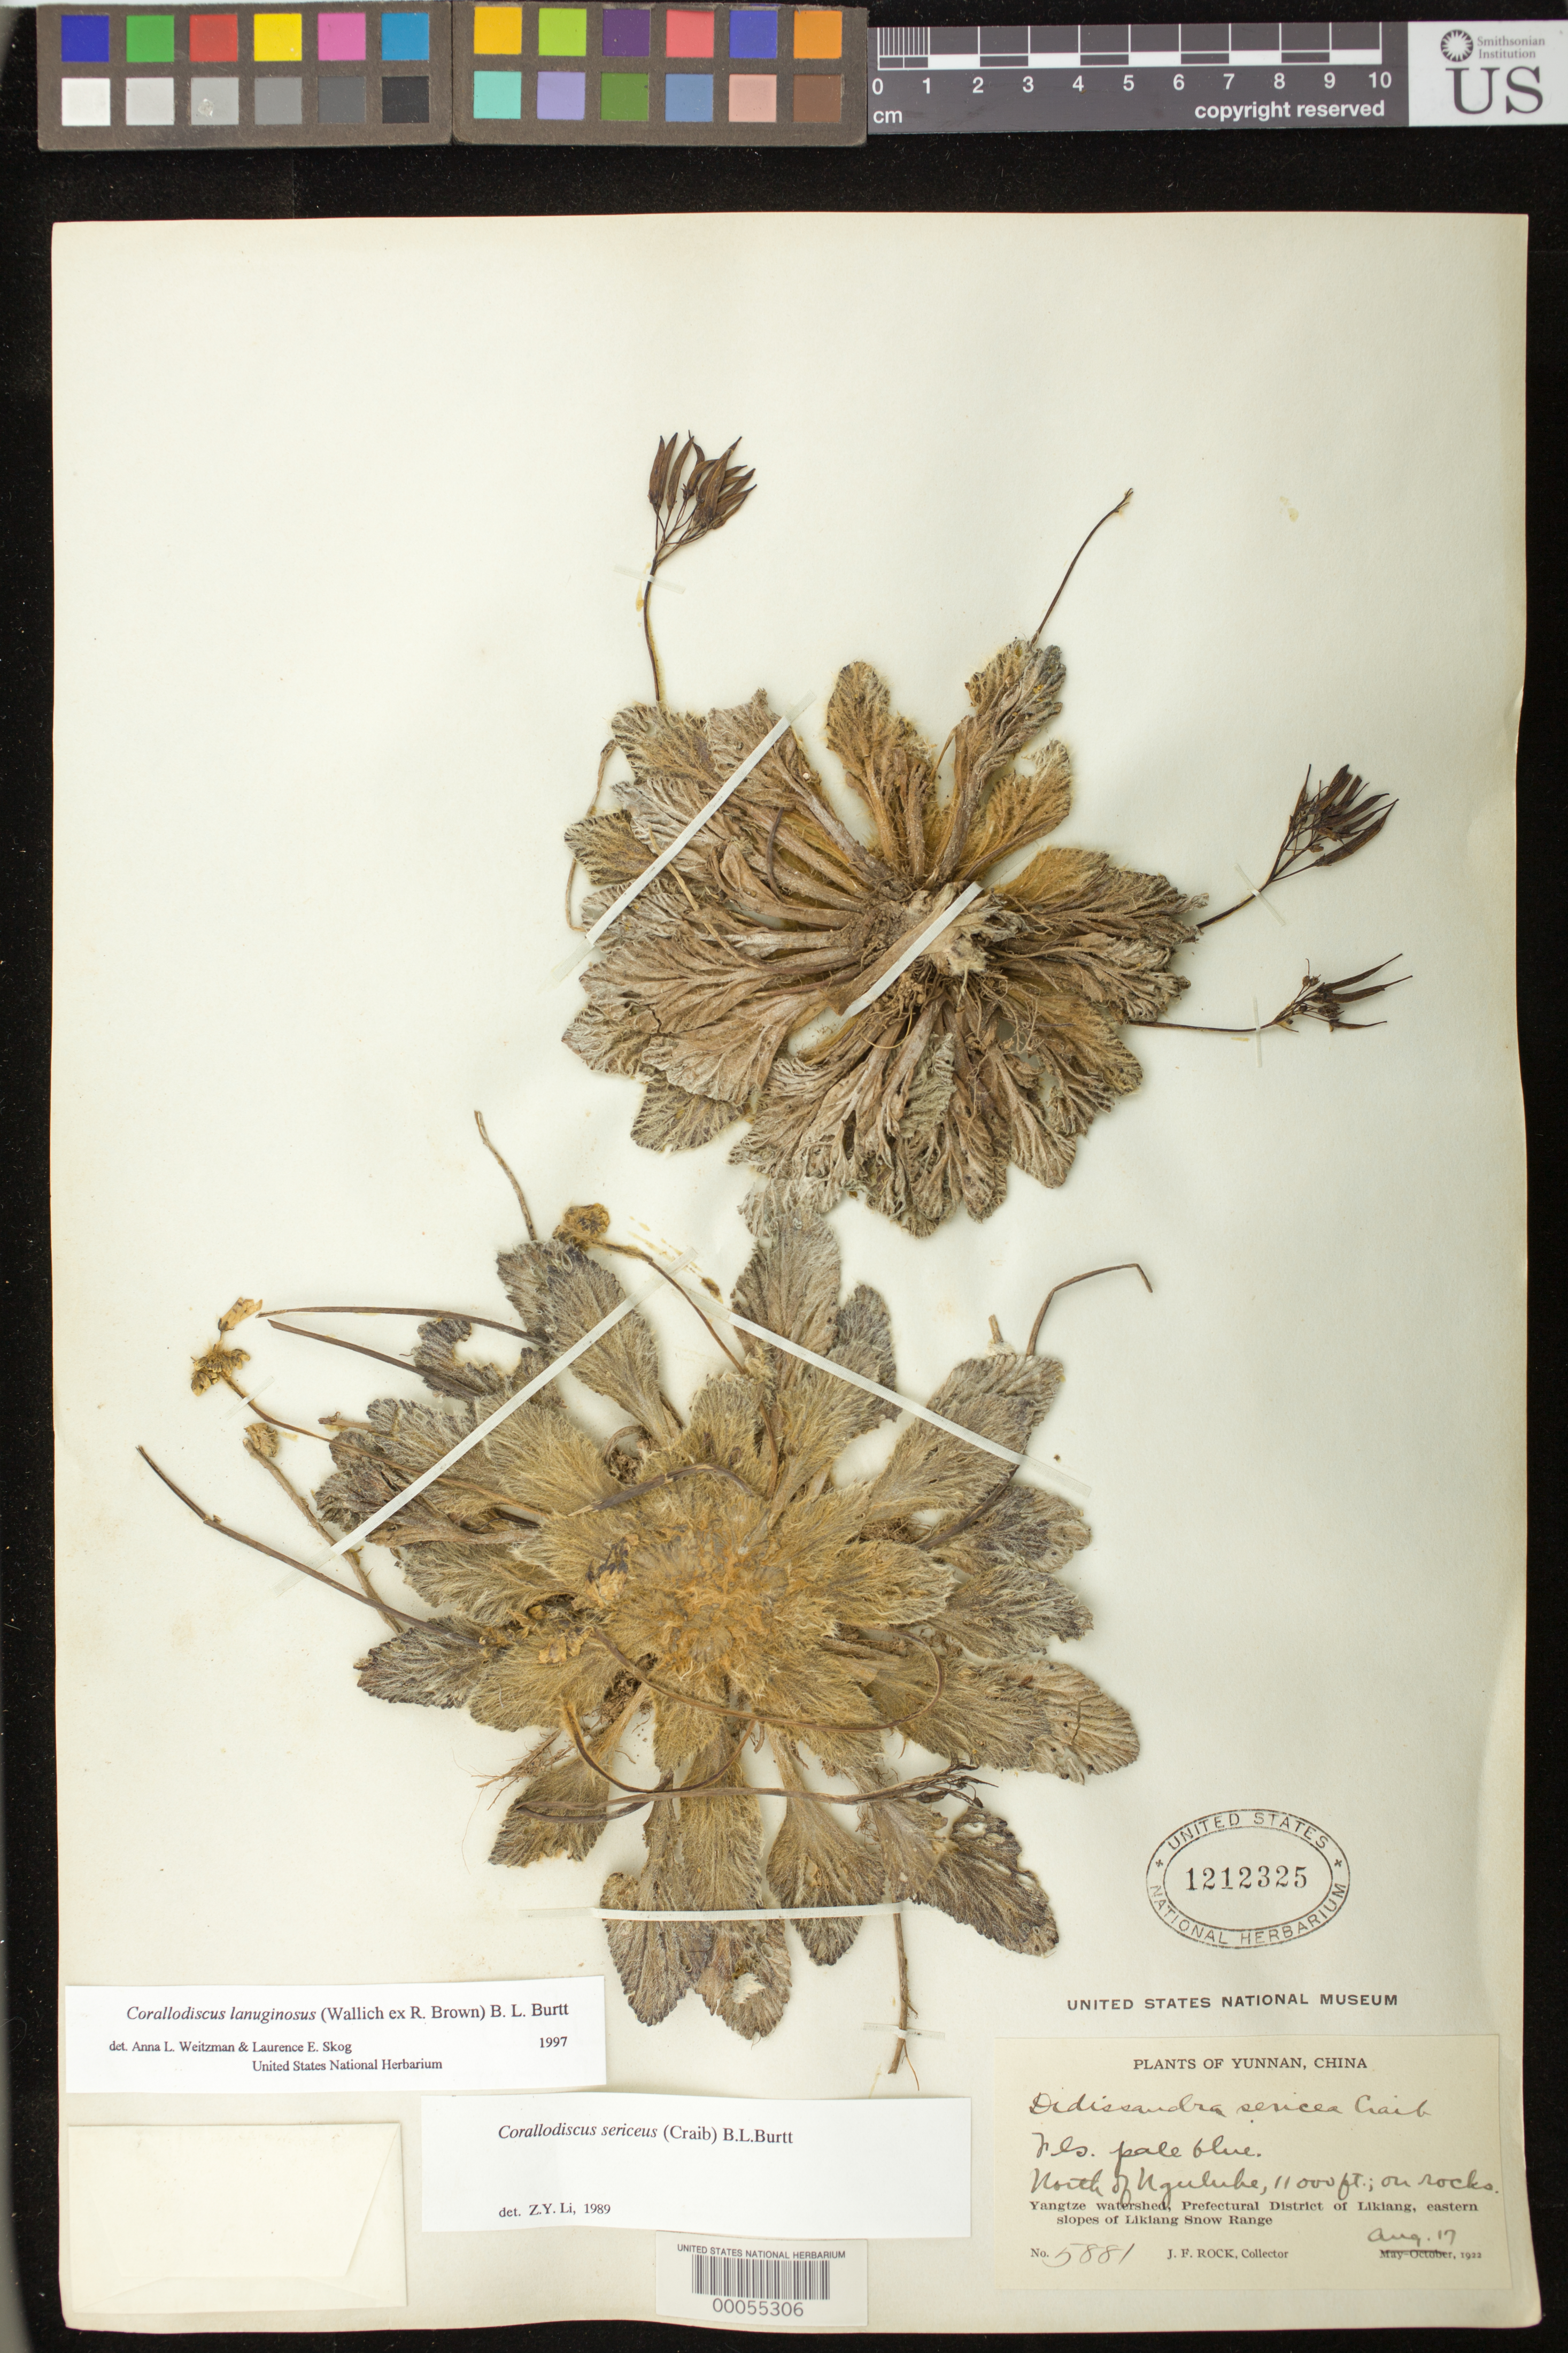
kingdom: Plantae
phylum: Tracheophyta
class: Magnoliopsida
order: Lamiales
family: Gesneriaceae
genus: Corallodiscus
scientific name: Corallodiscus sericeus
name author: (Craib) B.L. Burtt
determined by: Li, Z. Y.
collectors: J. F. Rock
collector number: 5881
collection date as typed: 17 Aug 1922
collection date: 1922-08-17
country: China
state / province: Yunnan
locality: Likiang dist., Yangtze watershed, eastern slopes of likiang snow range, n of ngulube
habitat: On rocks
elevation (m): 3353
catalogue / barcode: US 1212325